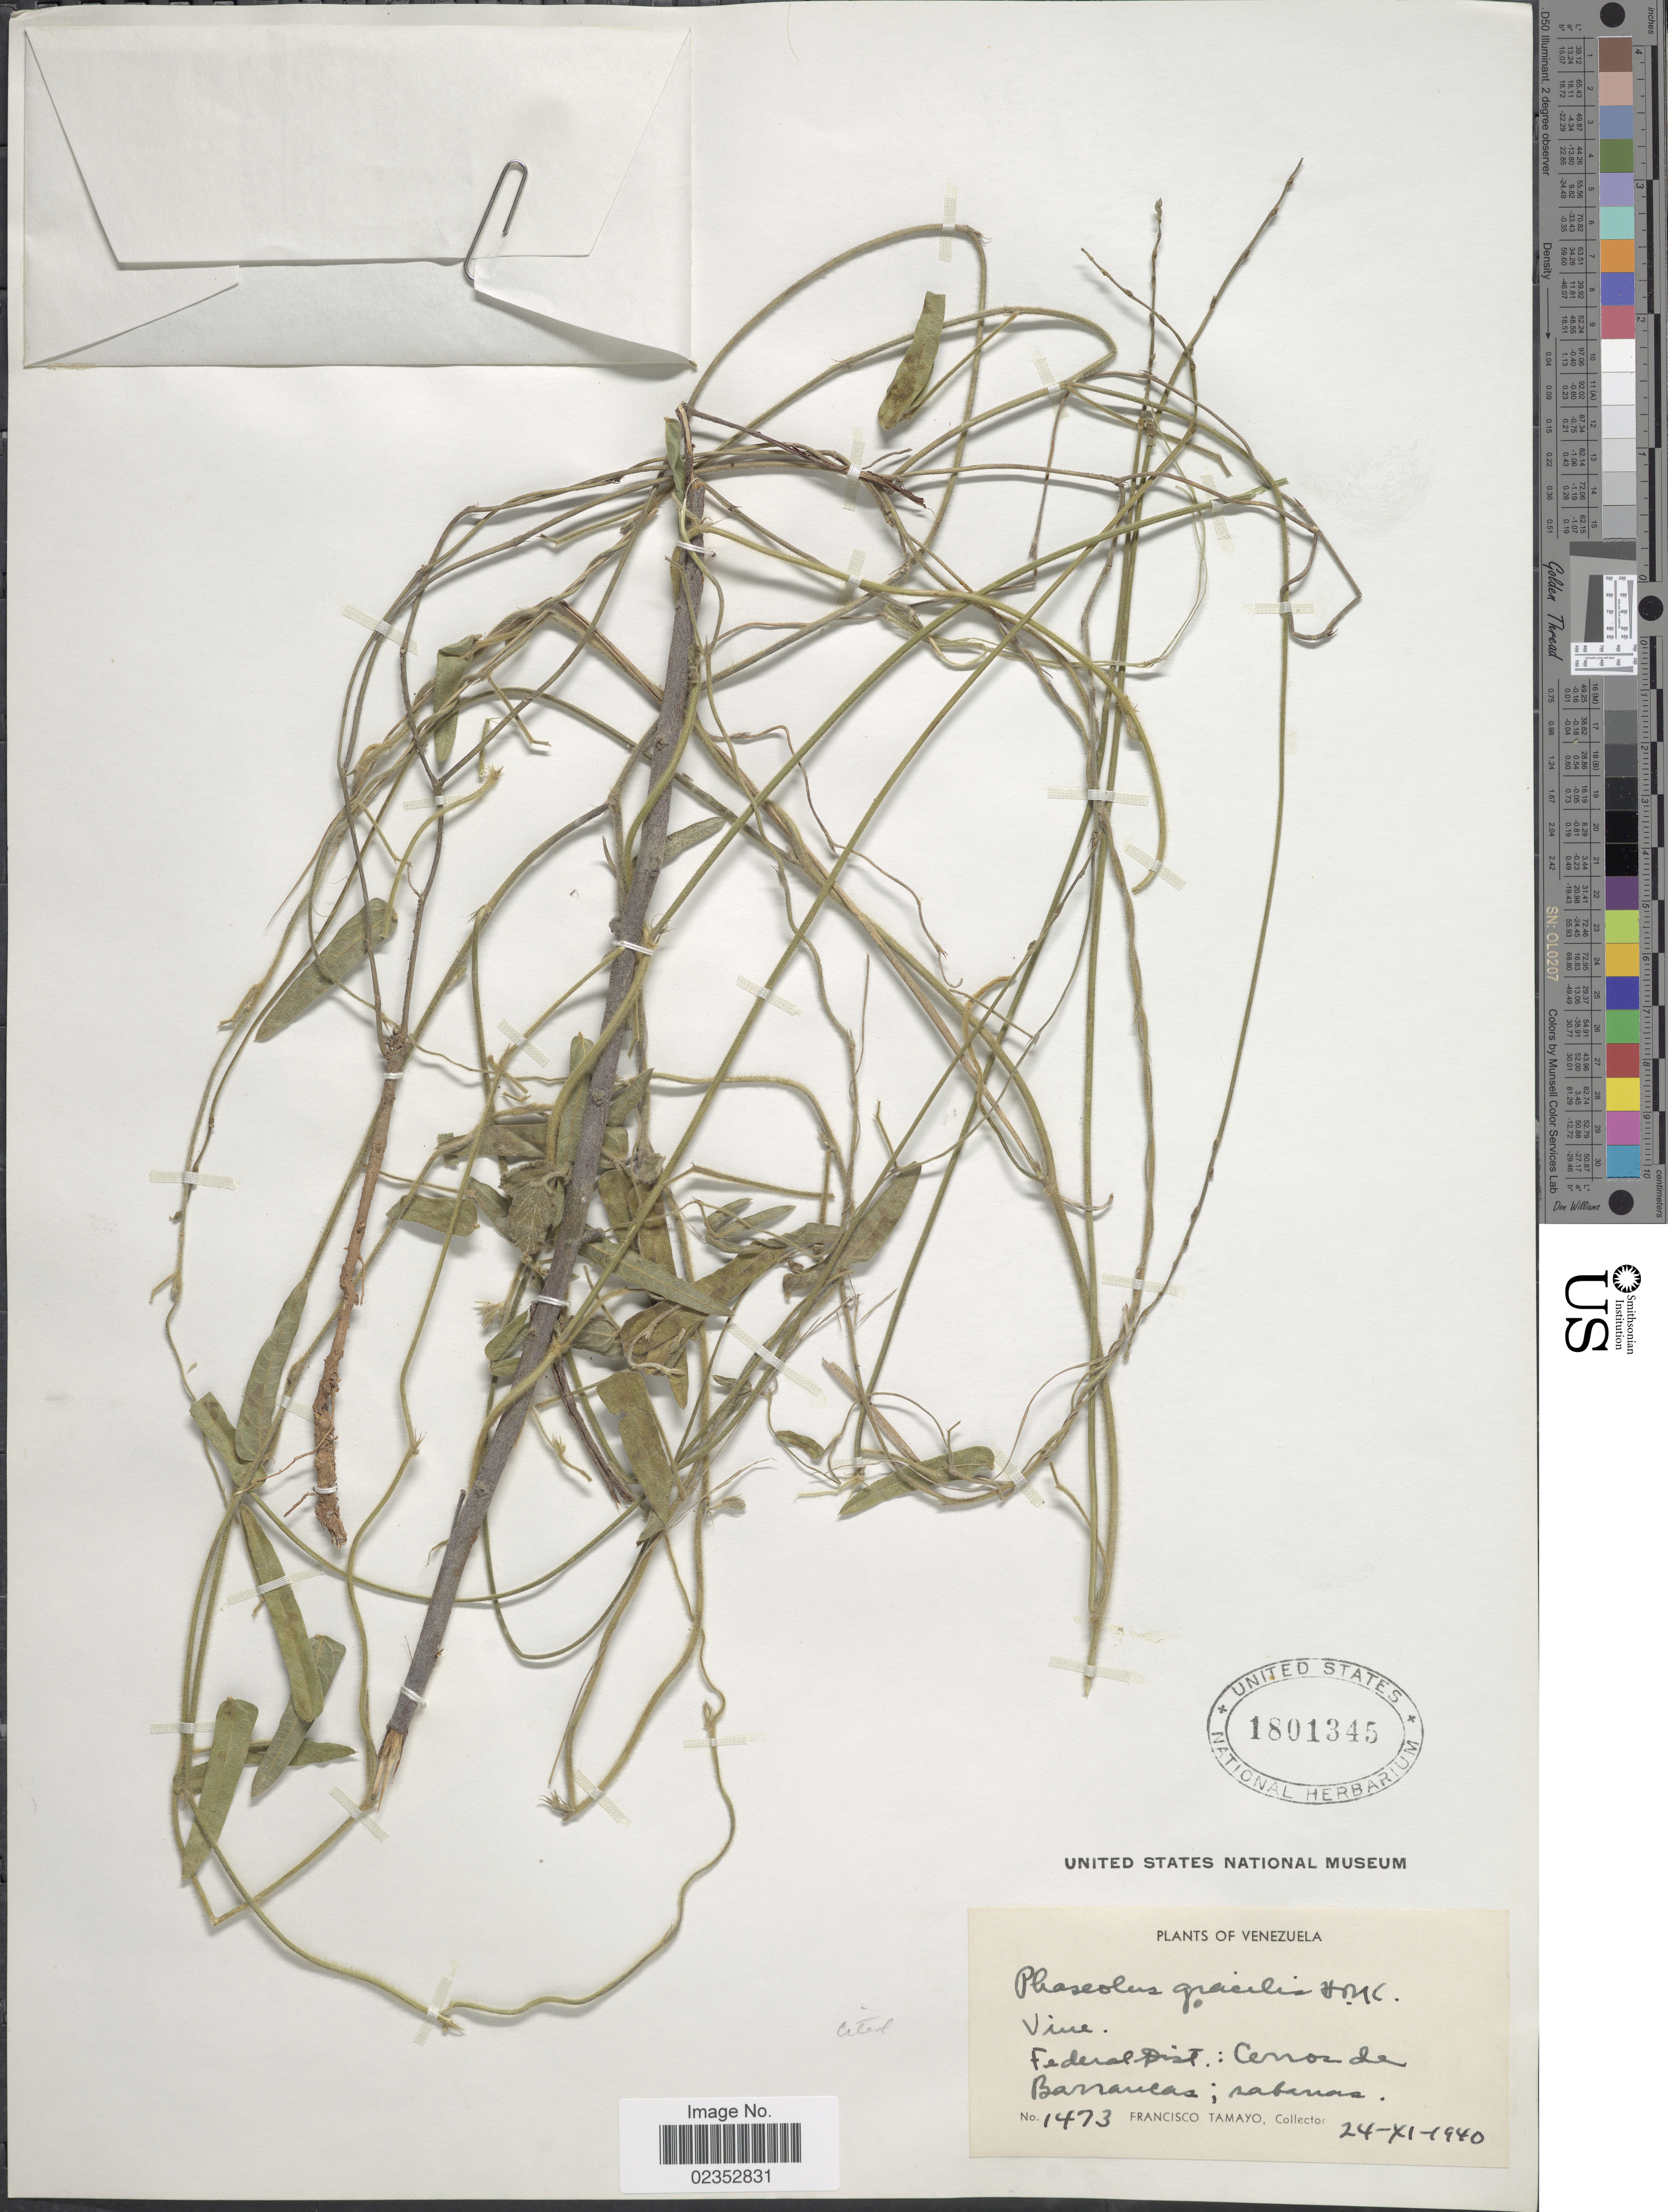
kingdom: Plantae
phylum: Tracheophyta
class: Magnoliopsida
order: Fabales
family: Fabaceae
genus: Macroptilium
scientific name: Macroptilium gracile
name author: (Poepp. ex Benth.) Urb.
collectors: F. Tamayo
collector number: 1473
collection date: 1940-11-24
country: Venezuela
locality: Federal Dist: Cerros de Barrancas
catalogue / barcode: US 1801345